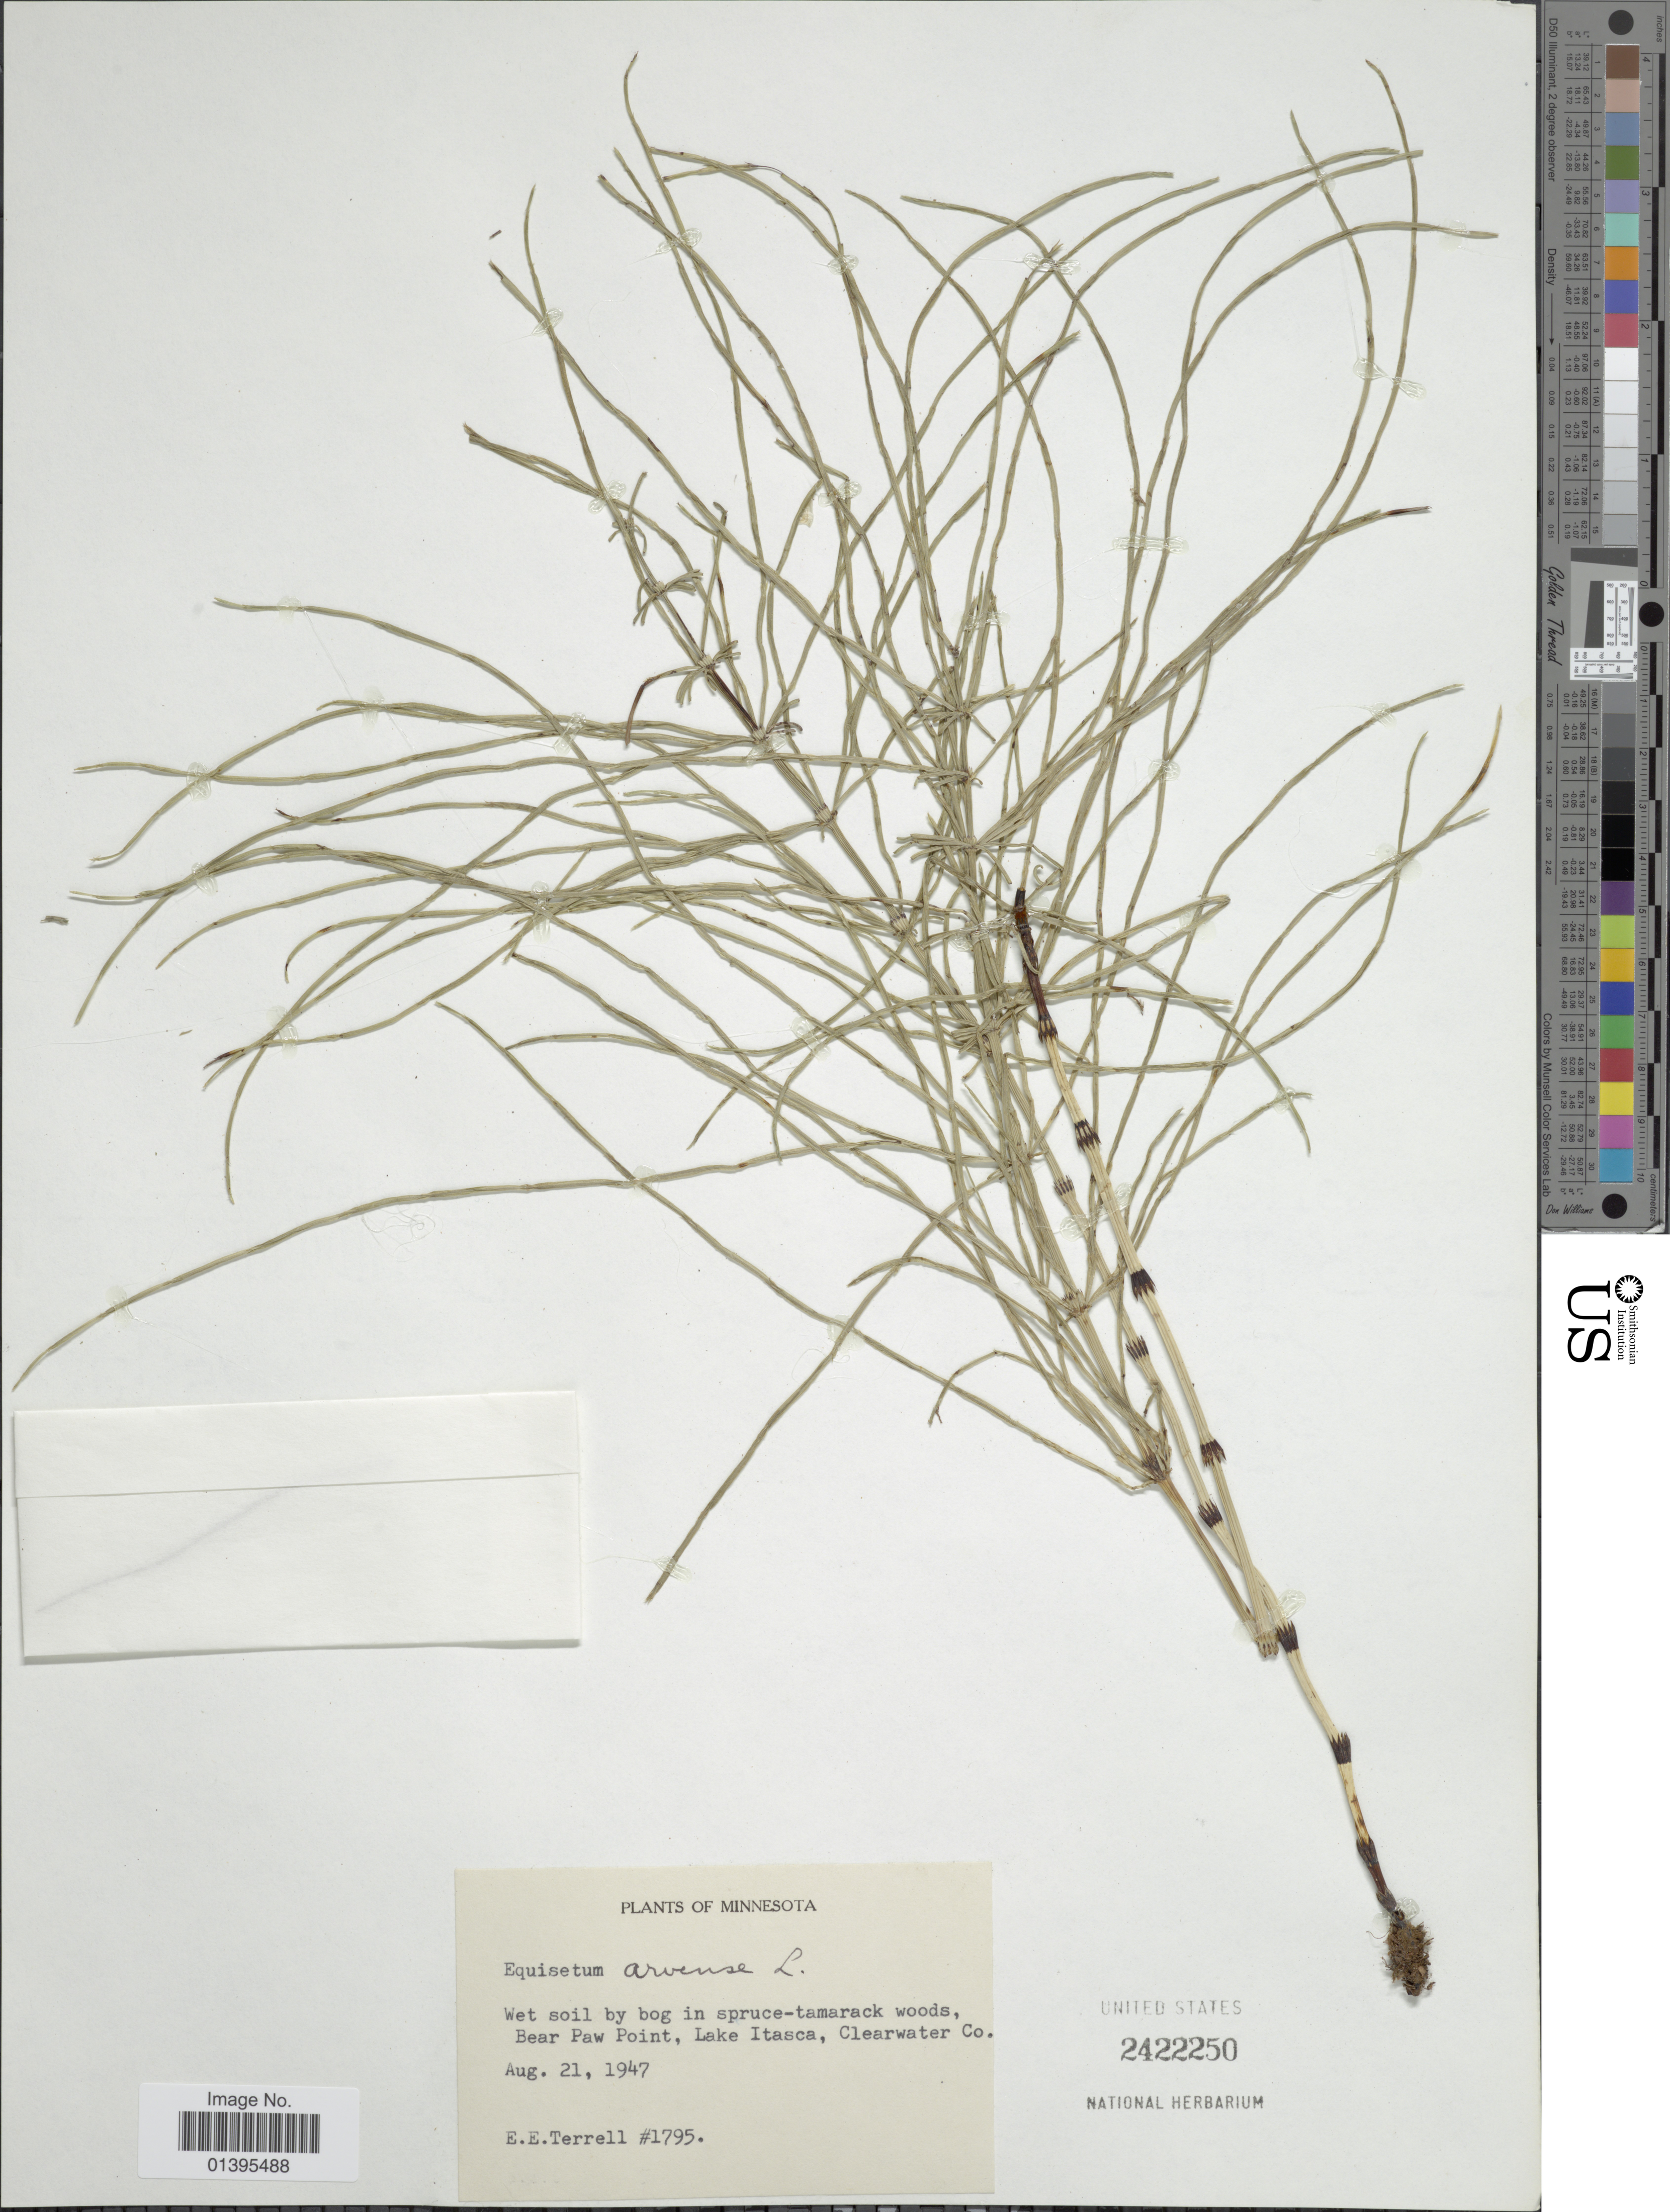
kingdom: Plantae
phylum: Tracheophyta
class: Polypodiopsida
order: Equisetales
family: Equisetaceae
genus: Equisetum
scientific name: Equisetum arvense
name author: L.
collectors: E. E. Terrell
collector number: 1795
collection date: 1947-08-21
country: United States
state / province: Minnesota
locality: Wet soil bog in spruce-tamarack woods, Bear Paw Point, Lake Itasca, Clearwater Co.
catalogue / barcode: US 2422250